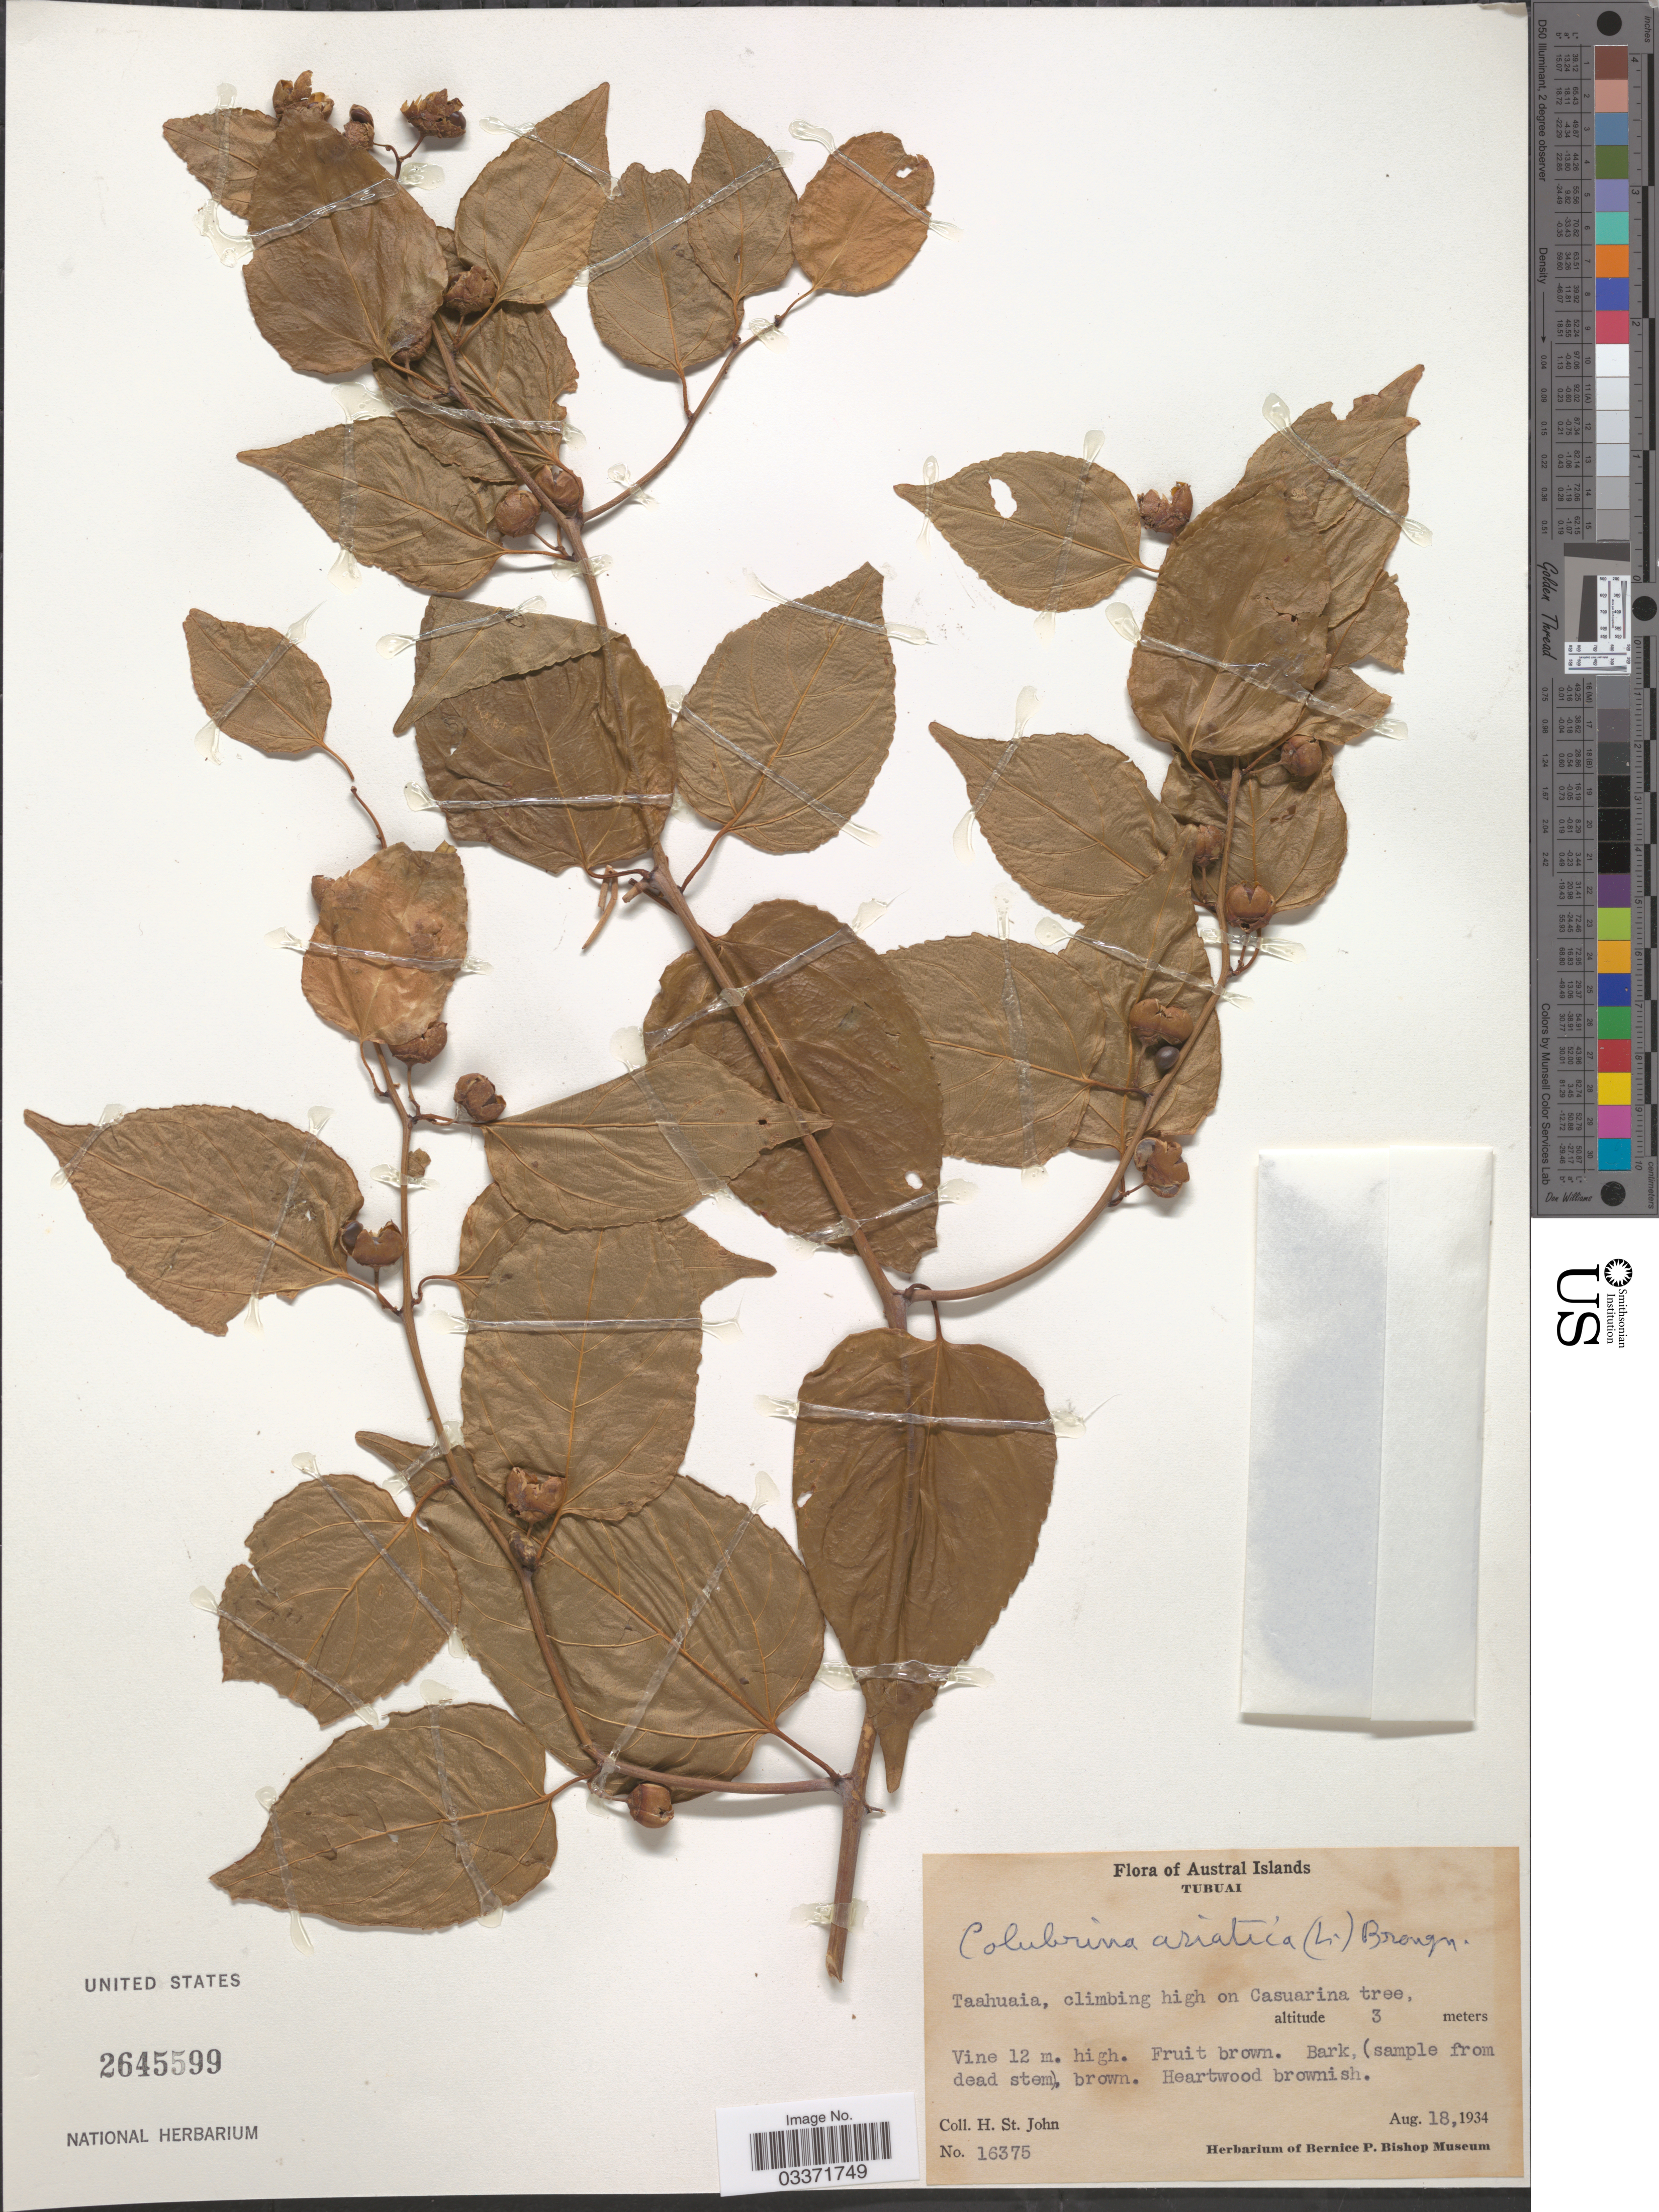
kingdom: Plantae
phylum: Tracheophyta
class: Magnoliopsida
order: Rosales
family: Rhamnaceae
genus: Colubrina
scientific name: Colubrina asiatica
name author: (L.) Brongn.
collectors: H. St. John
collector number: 16375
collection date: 1934-08-18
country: French Polynesia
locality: Austral Islands, Tubuai, Taahuaia.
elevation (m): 3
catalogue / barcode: US 2645599